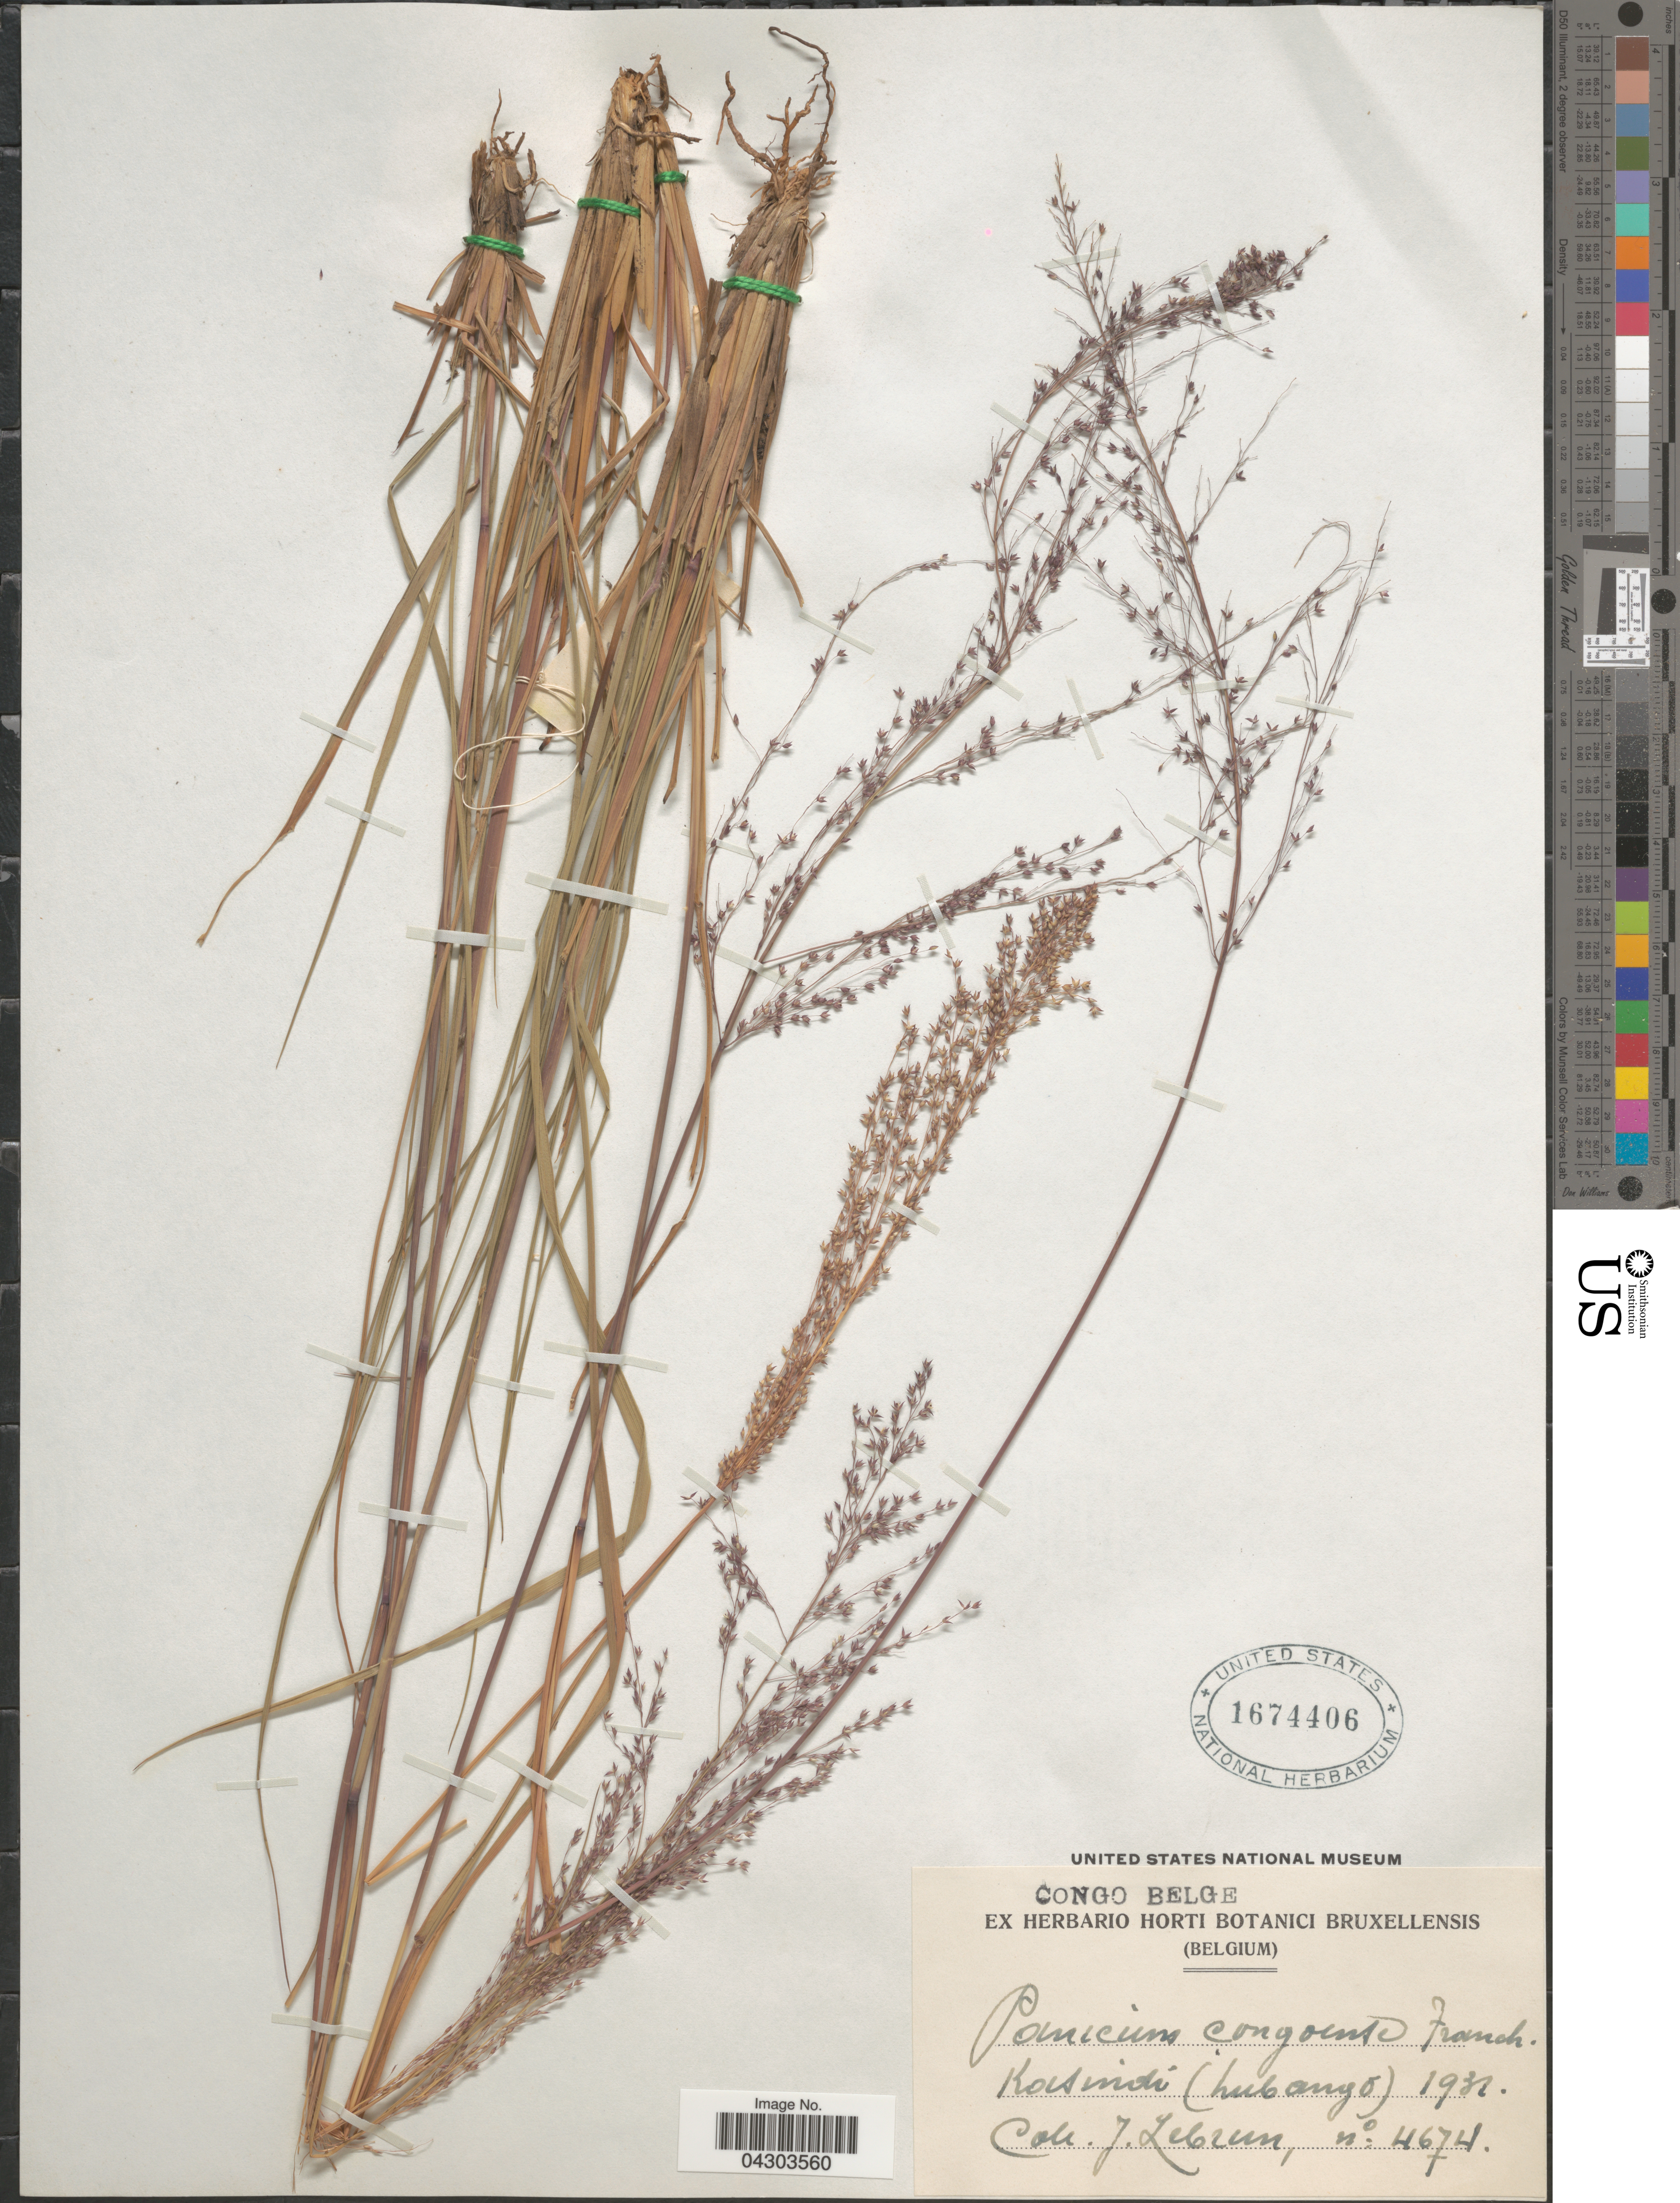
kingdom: Plantae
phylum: Tracheophyta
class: Liliopsida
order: Poales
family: Poaceae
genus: Panicum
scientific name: Panicum congoense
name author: Franch.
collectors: J. A. Lebrun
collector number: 4674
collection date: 1931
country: Congo, Democratic Republic of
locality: Congo Belge. Kasindi (Lubango).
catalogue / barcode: US 1674406